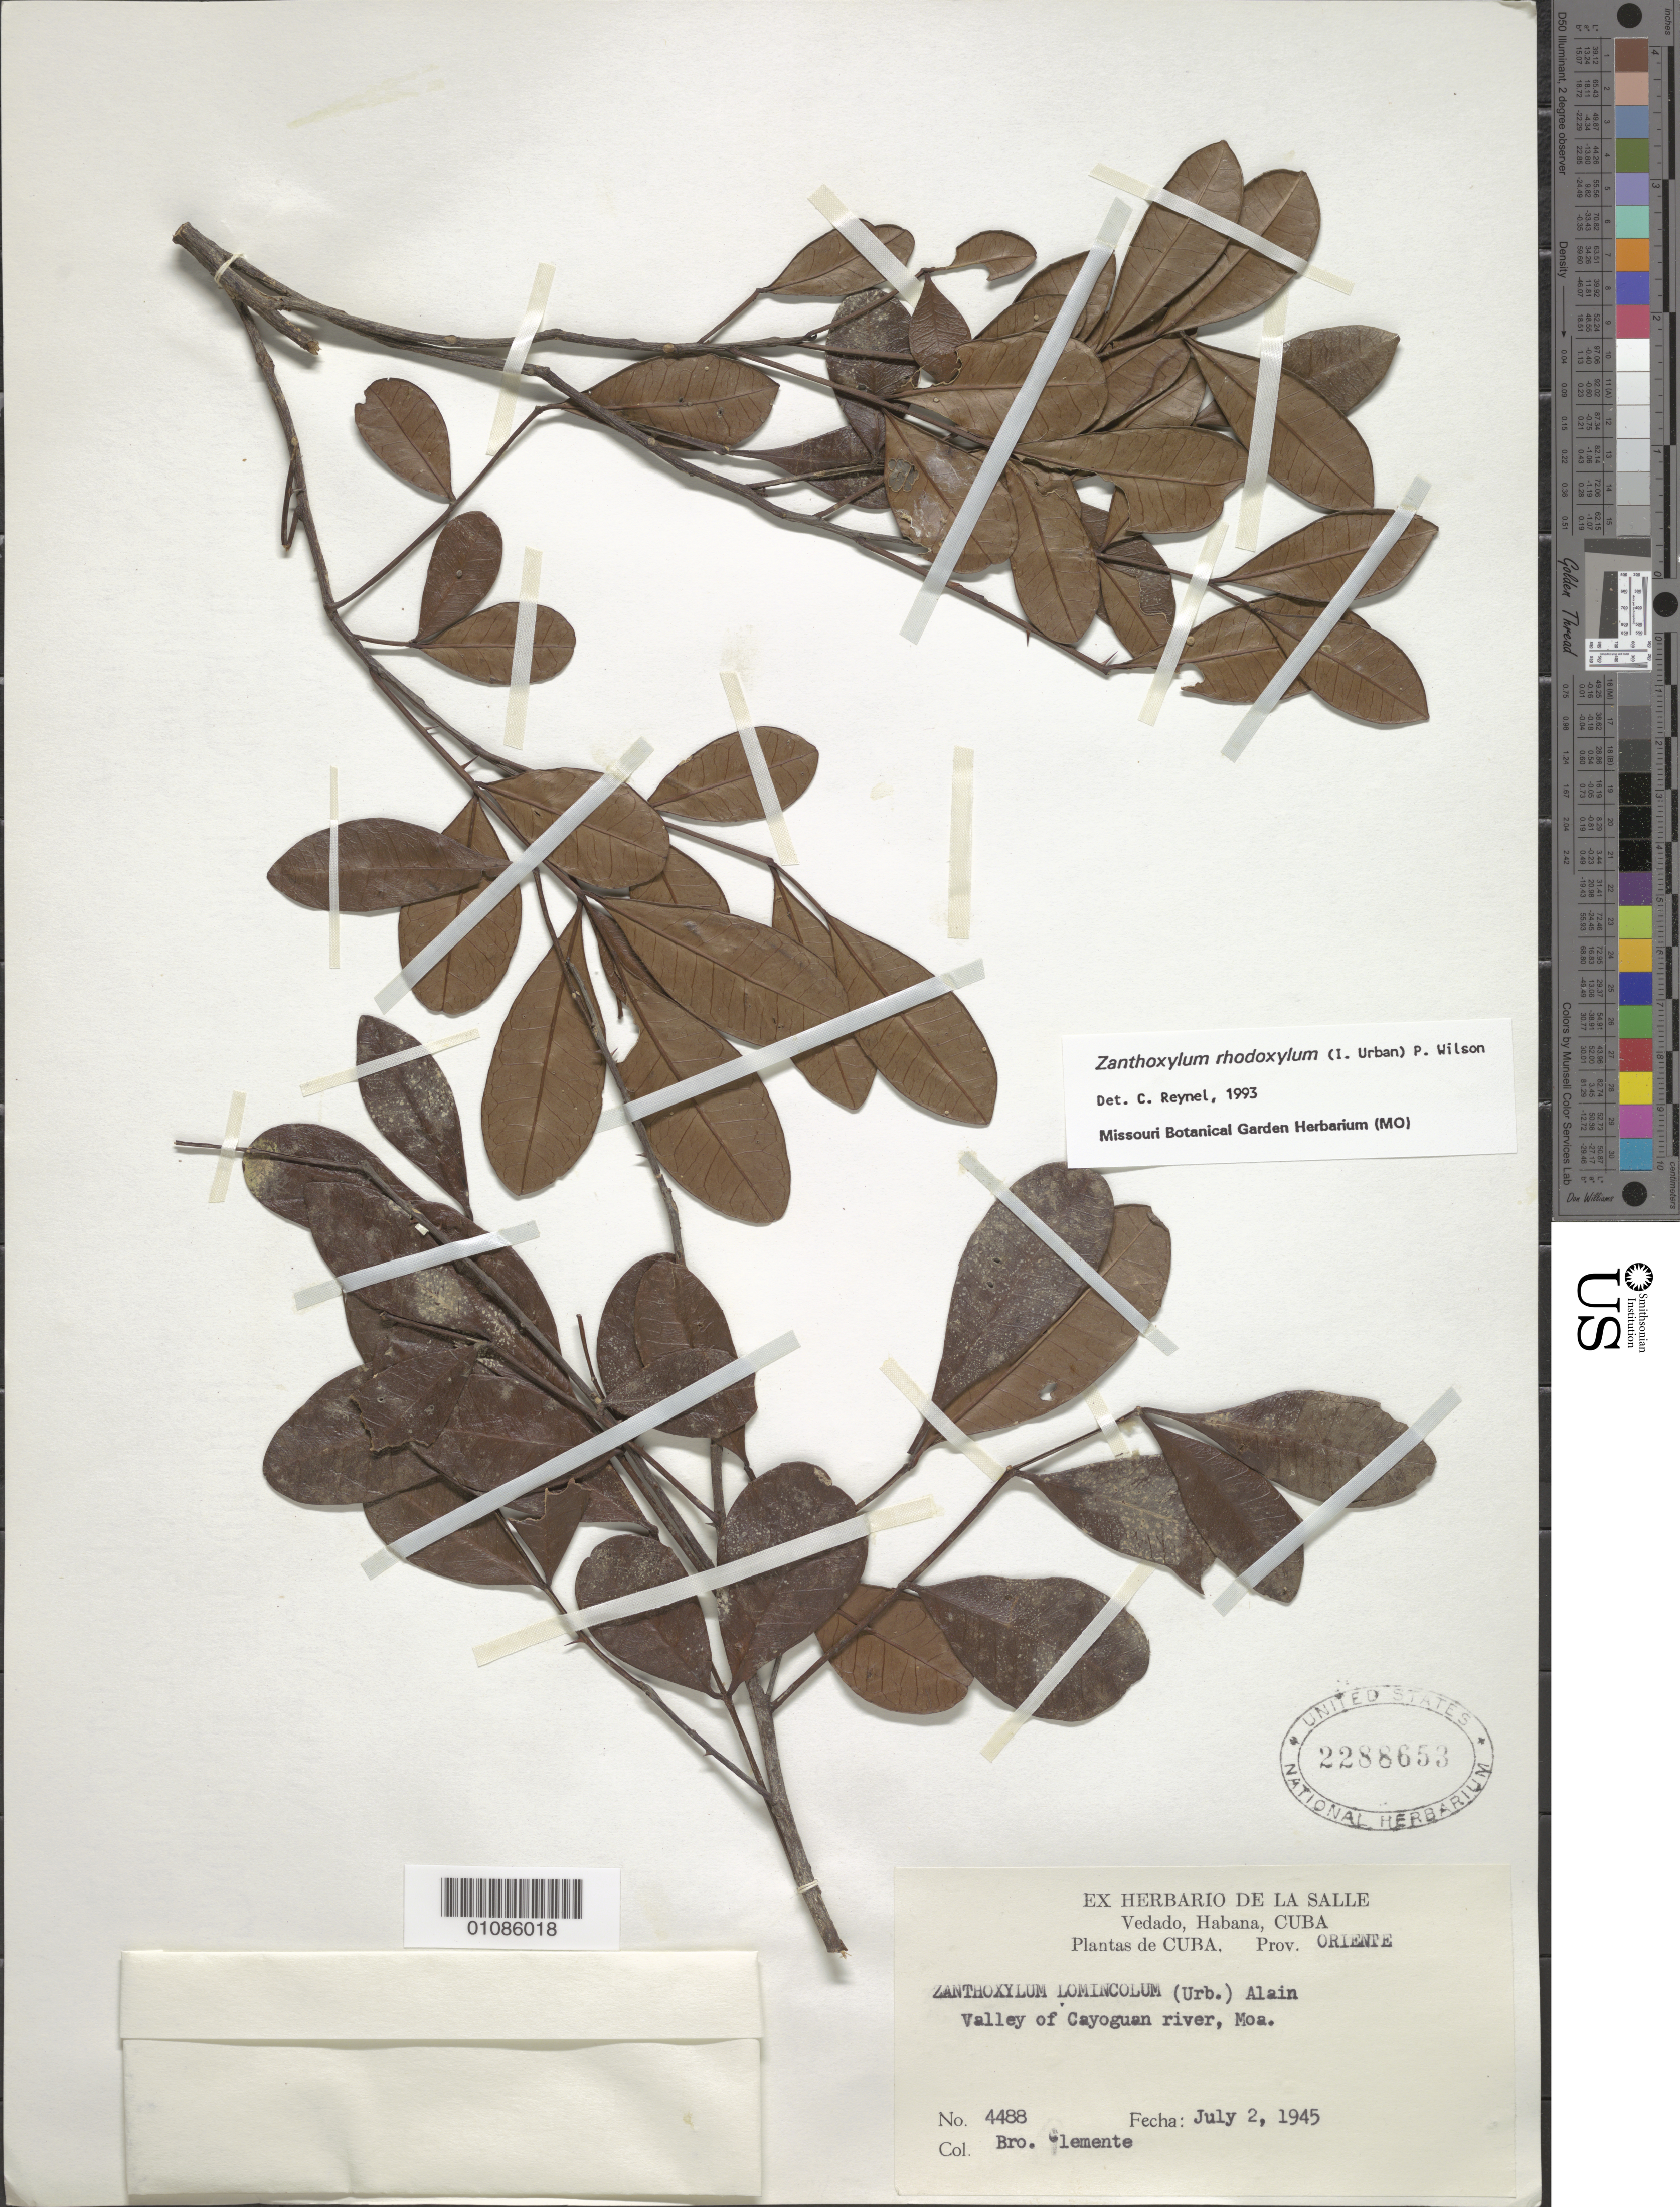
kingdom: Plantae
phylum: Tracheophyta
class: Magnoliopsida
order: Sapindales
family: Rutaceae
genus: Zanthoxylum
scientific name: Zanthoxylum rhodoxylon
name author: (Urb.) P. Wilson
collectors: Bro. Clemente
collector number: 4488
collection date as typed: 02 Jul 1945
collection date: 1945-07-02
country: Cuba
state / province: Holguín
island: Cuba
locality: valley of cayoguan river, Moa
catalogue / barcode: US 2288653